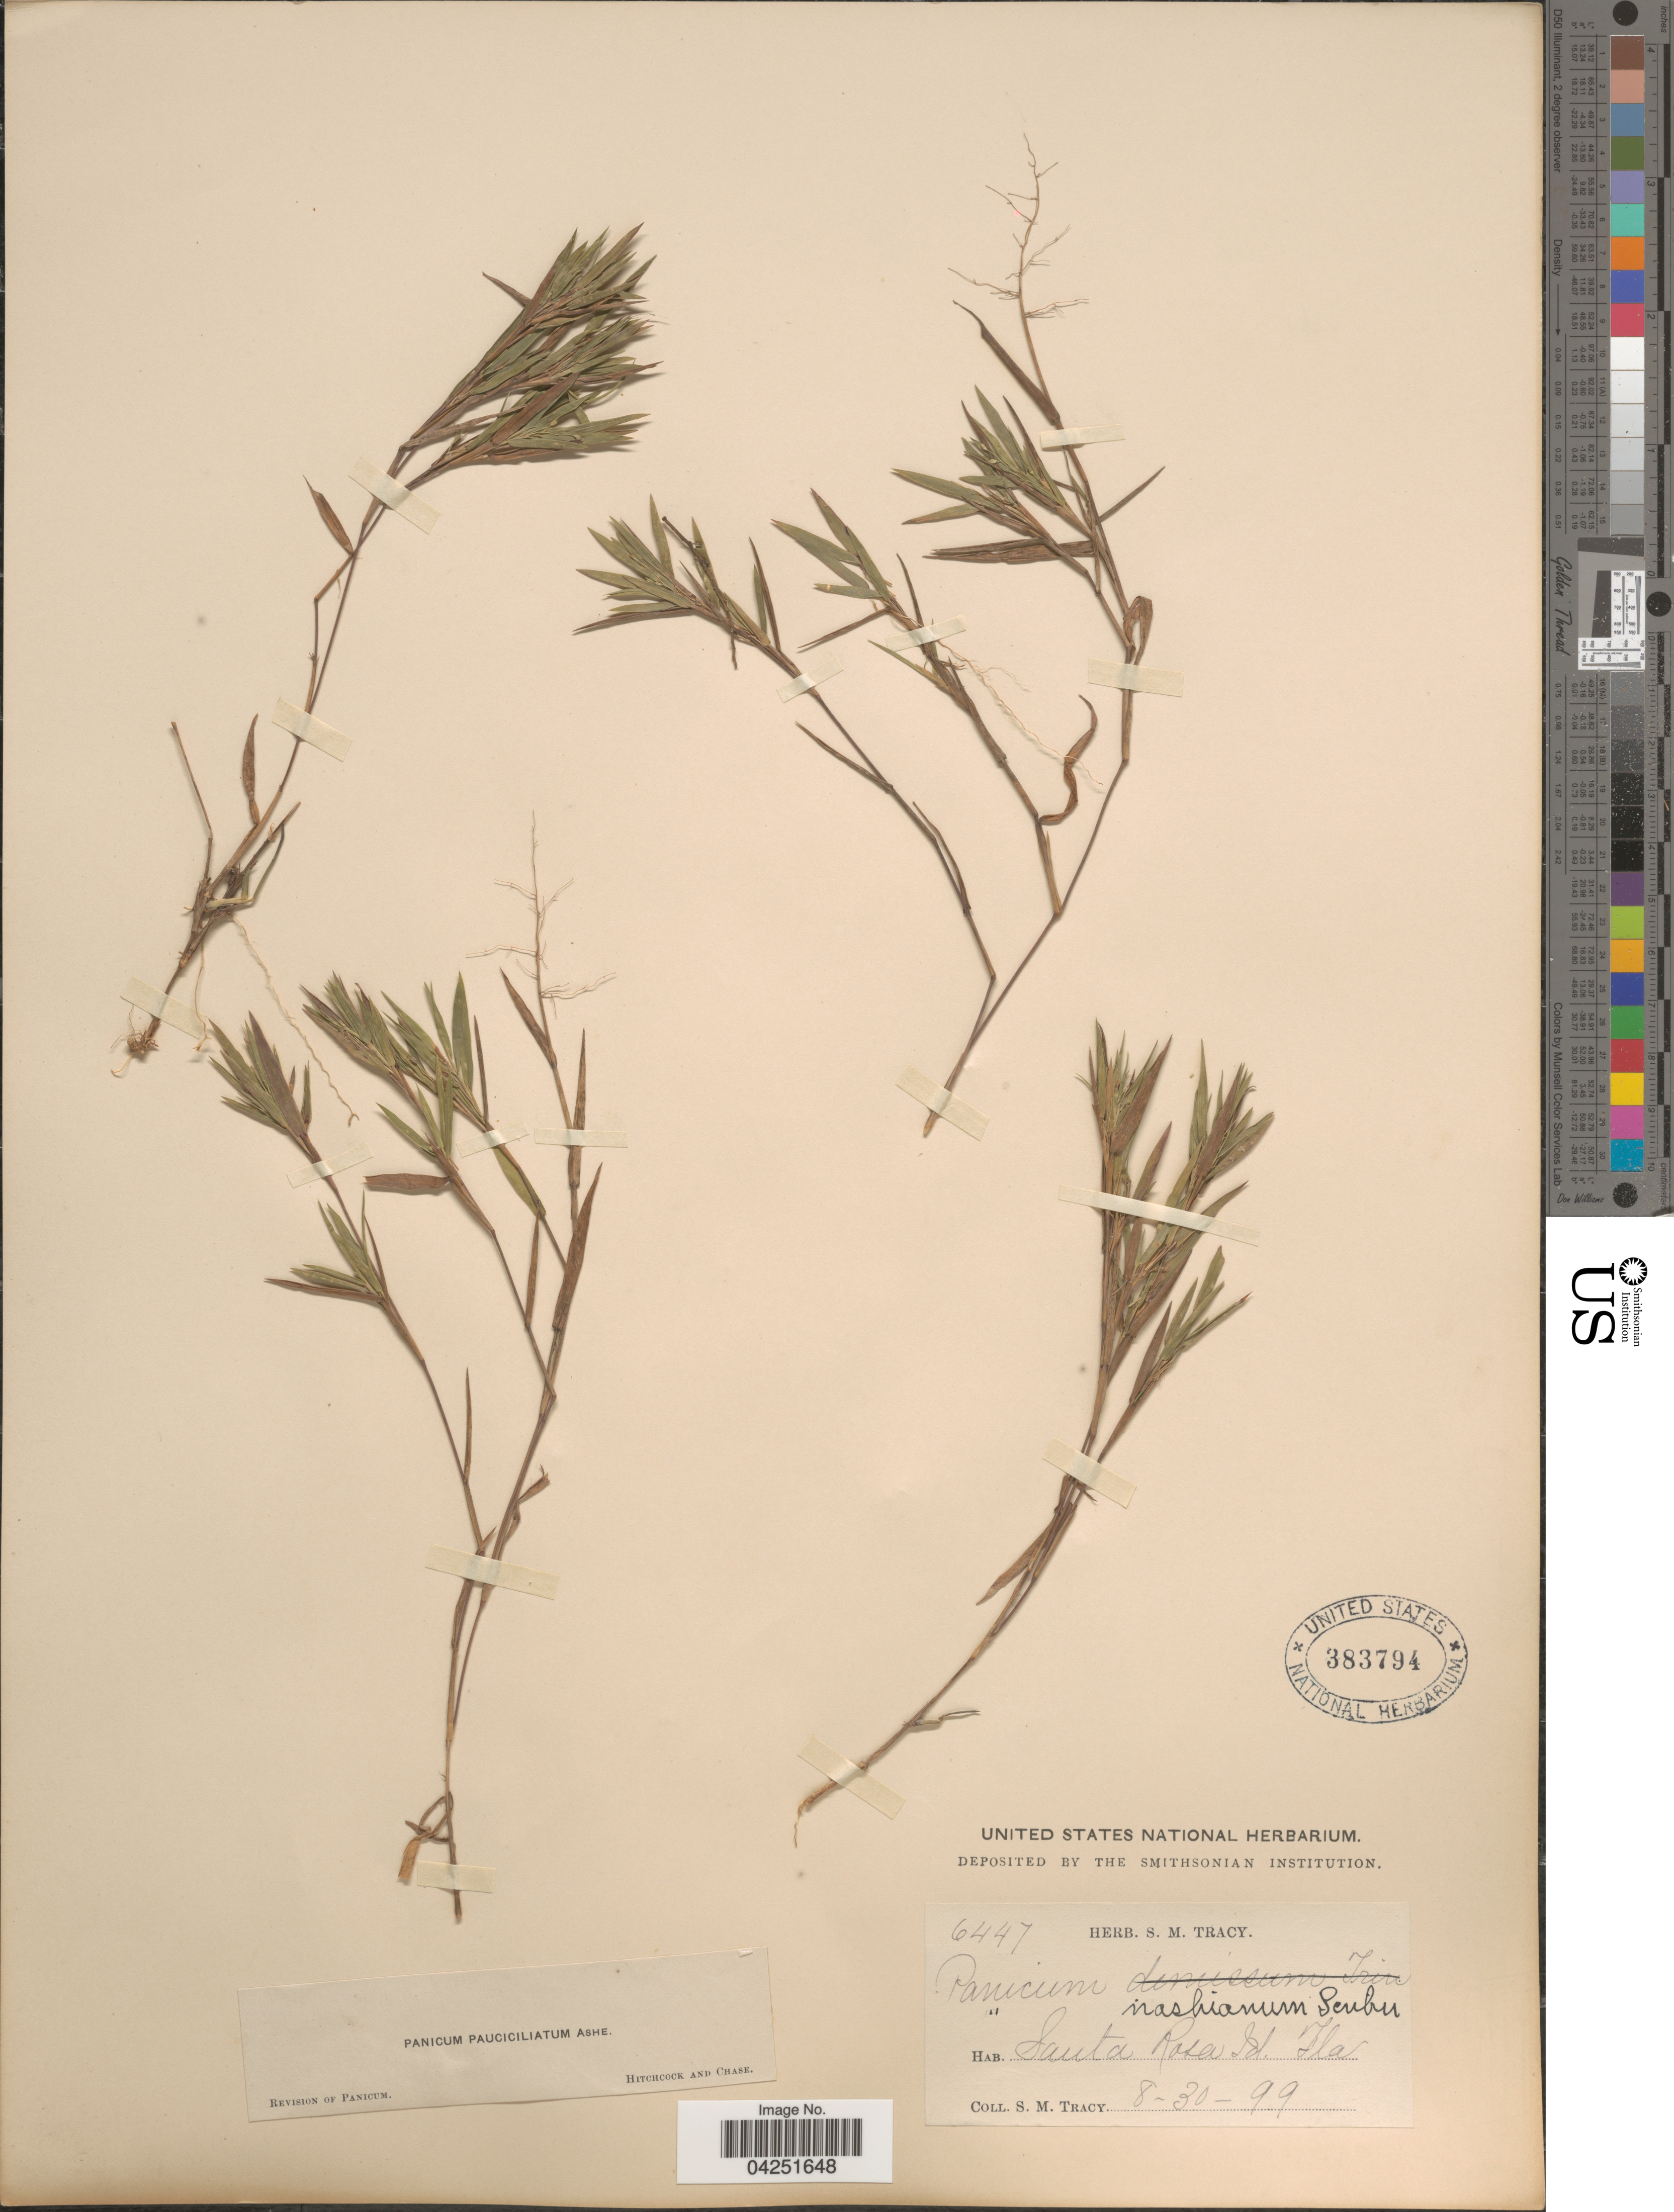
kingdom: Plantae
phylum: Tracheophyta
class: Liliopsida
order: Poales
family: Poaceae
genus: Dichanthelium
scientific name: Dichanthelium acuminatum var. acuminatum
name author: (Sw.) Gould & C.A. Clark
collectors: S. M. Tracy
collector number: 6447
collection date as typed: Transcribed d/m/y: 30/8/99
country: United States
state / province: Florida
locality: Santa Rosa Id.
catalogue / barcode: US 383794